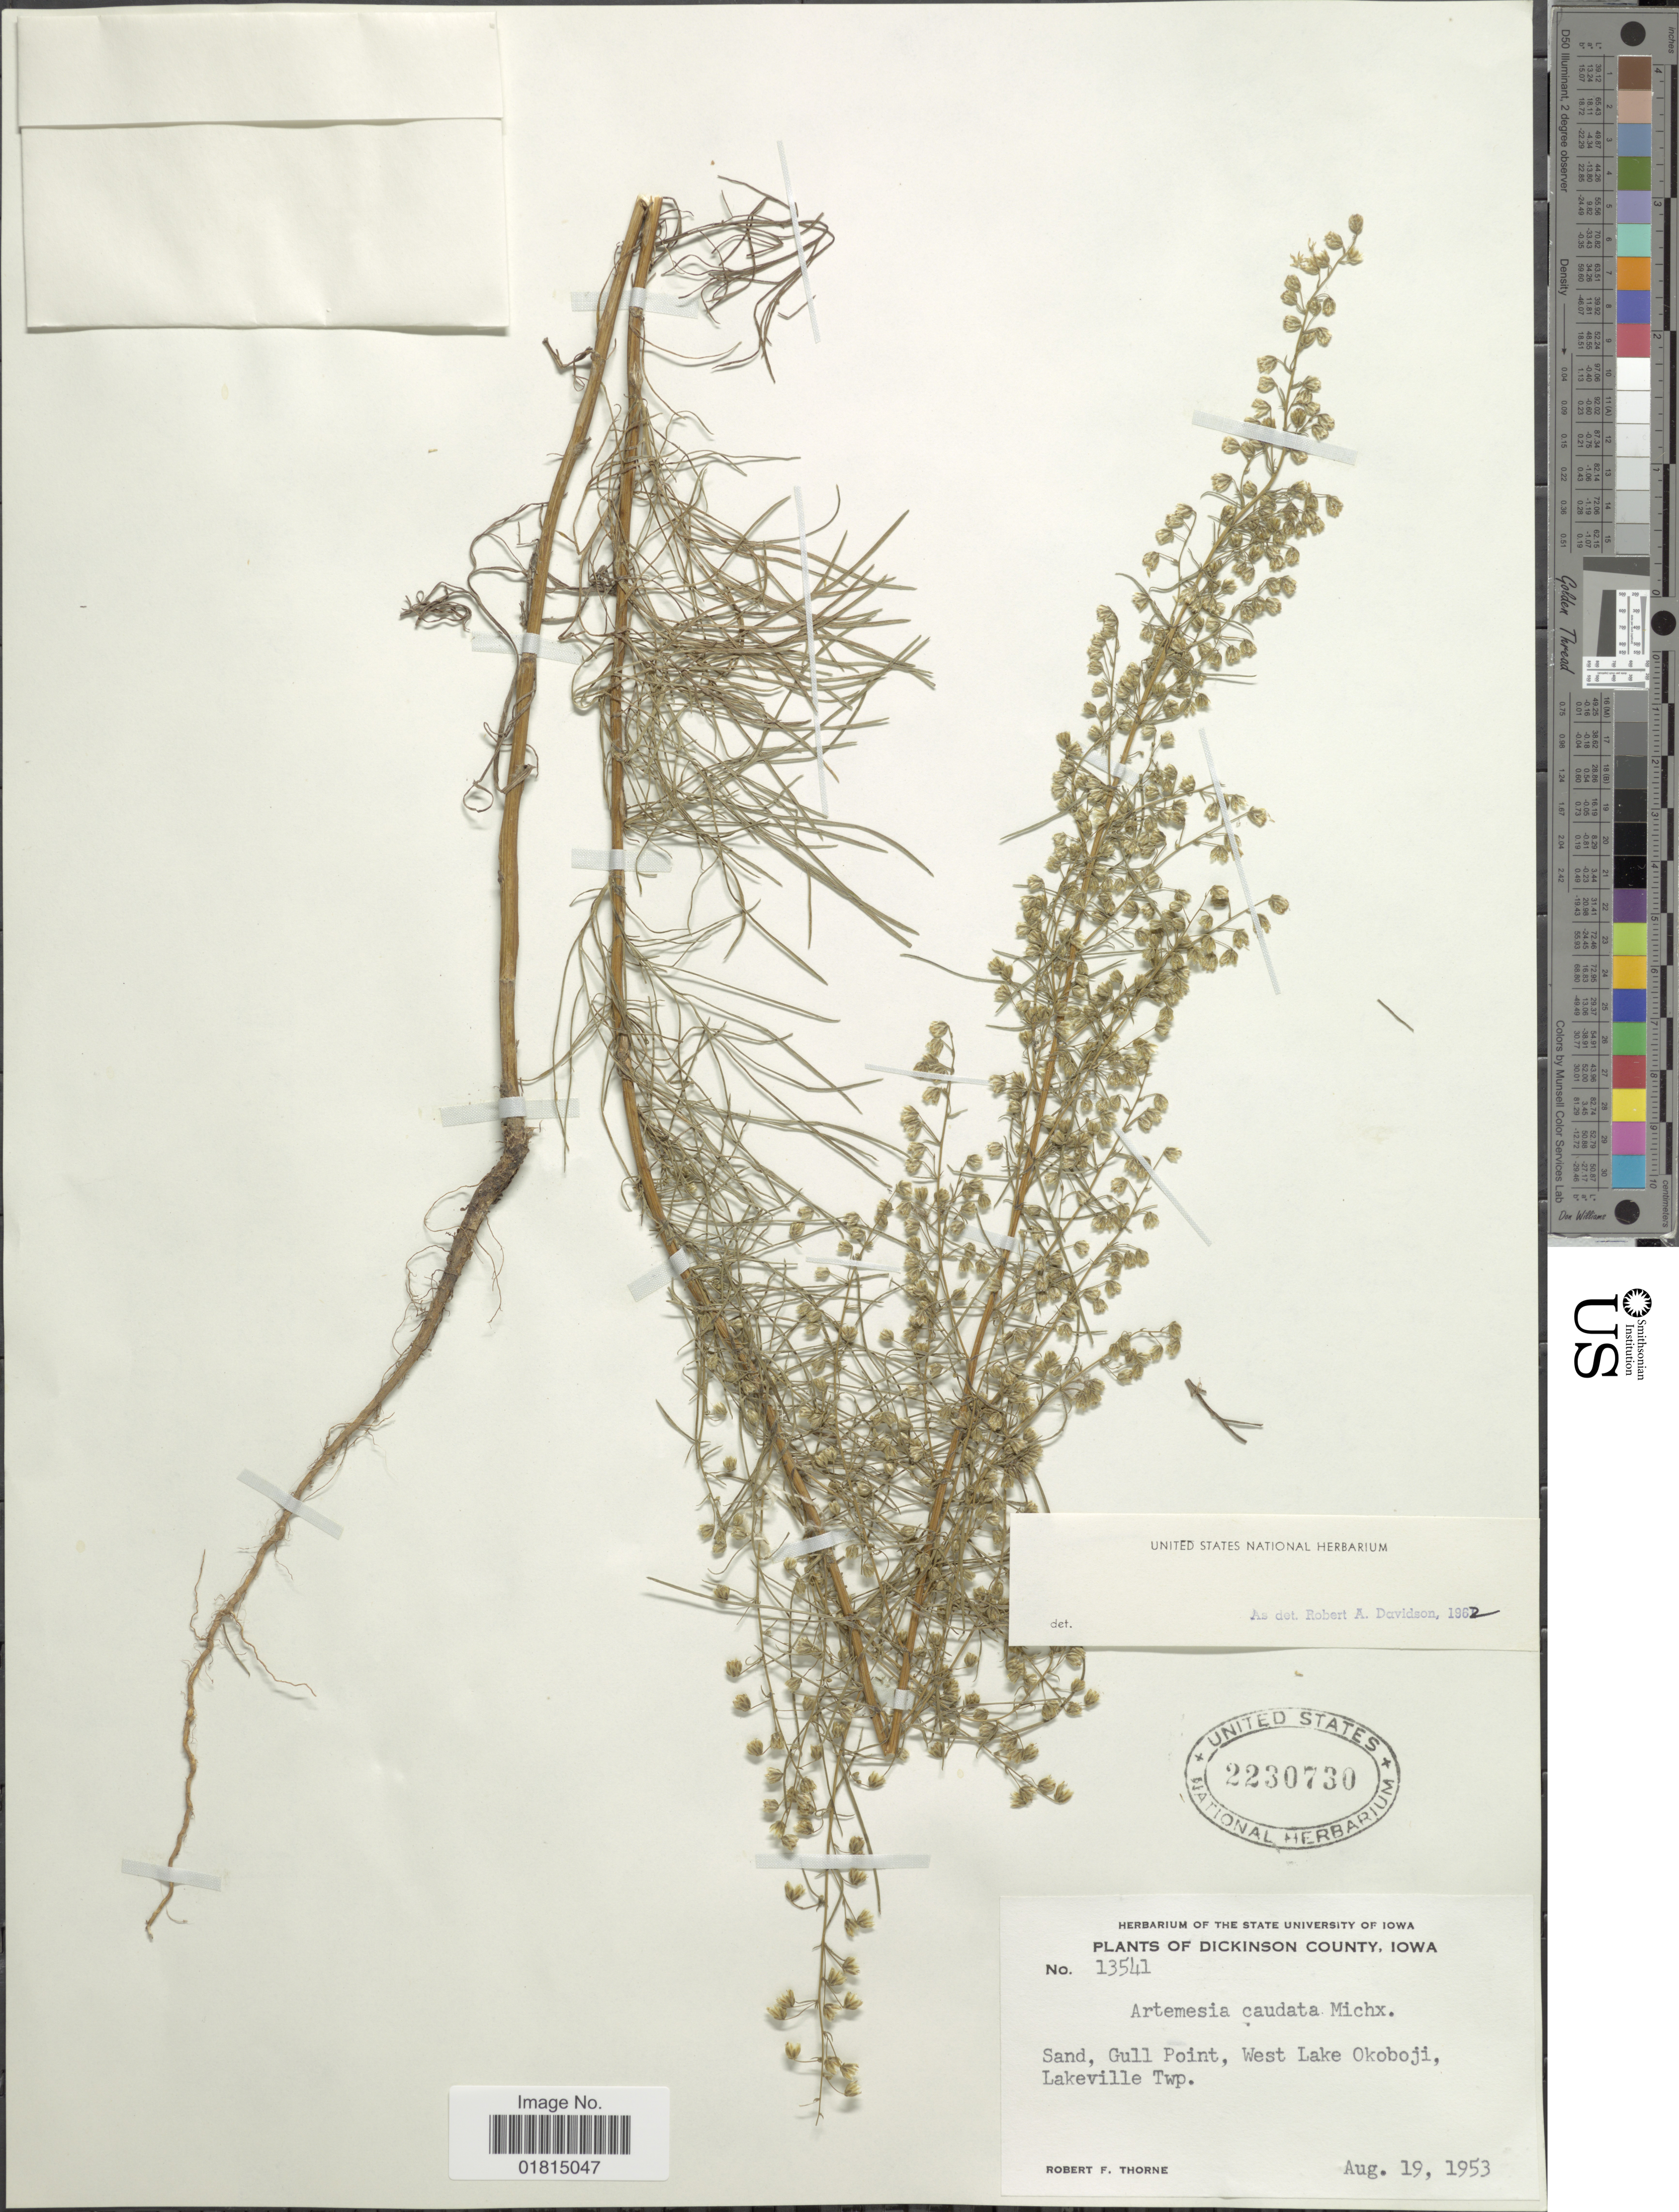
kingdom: Plantae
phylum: Tracheophyta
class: Magnoliopsida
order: Asterales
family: Asteraceae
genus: Artemisia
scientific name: Artemisia caudata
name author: Michx.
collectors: R. F. Thorne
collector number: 13541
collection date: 1953-08-19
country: United States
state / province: Iowa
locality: Dickinson County, Iowa. Sand, Gull Point, West Lake Okoboji, Lakeville Twp.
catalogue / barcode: US 2230730